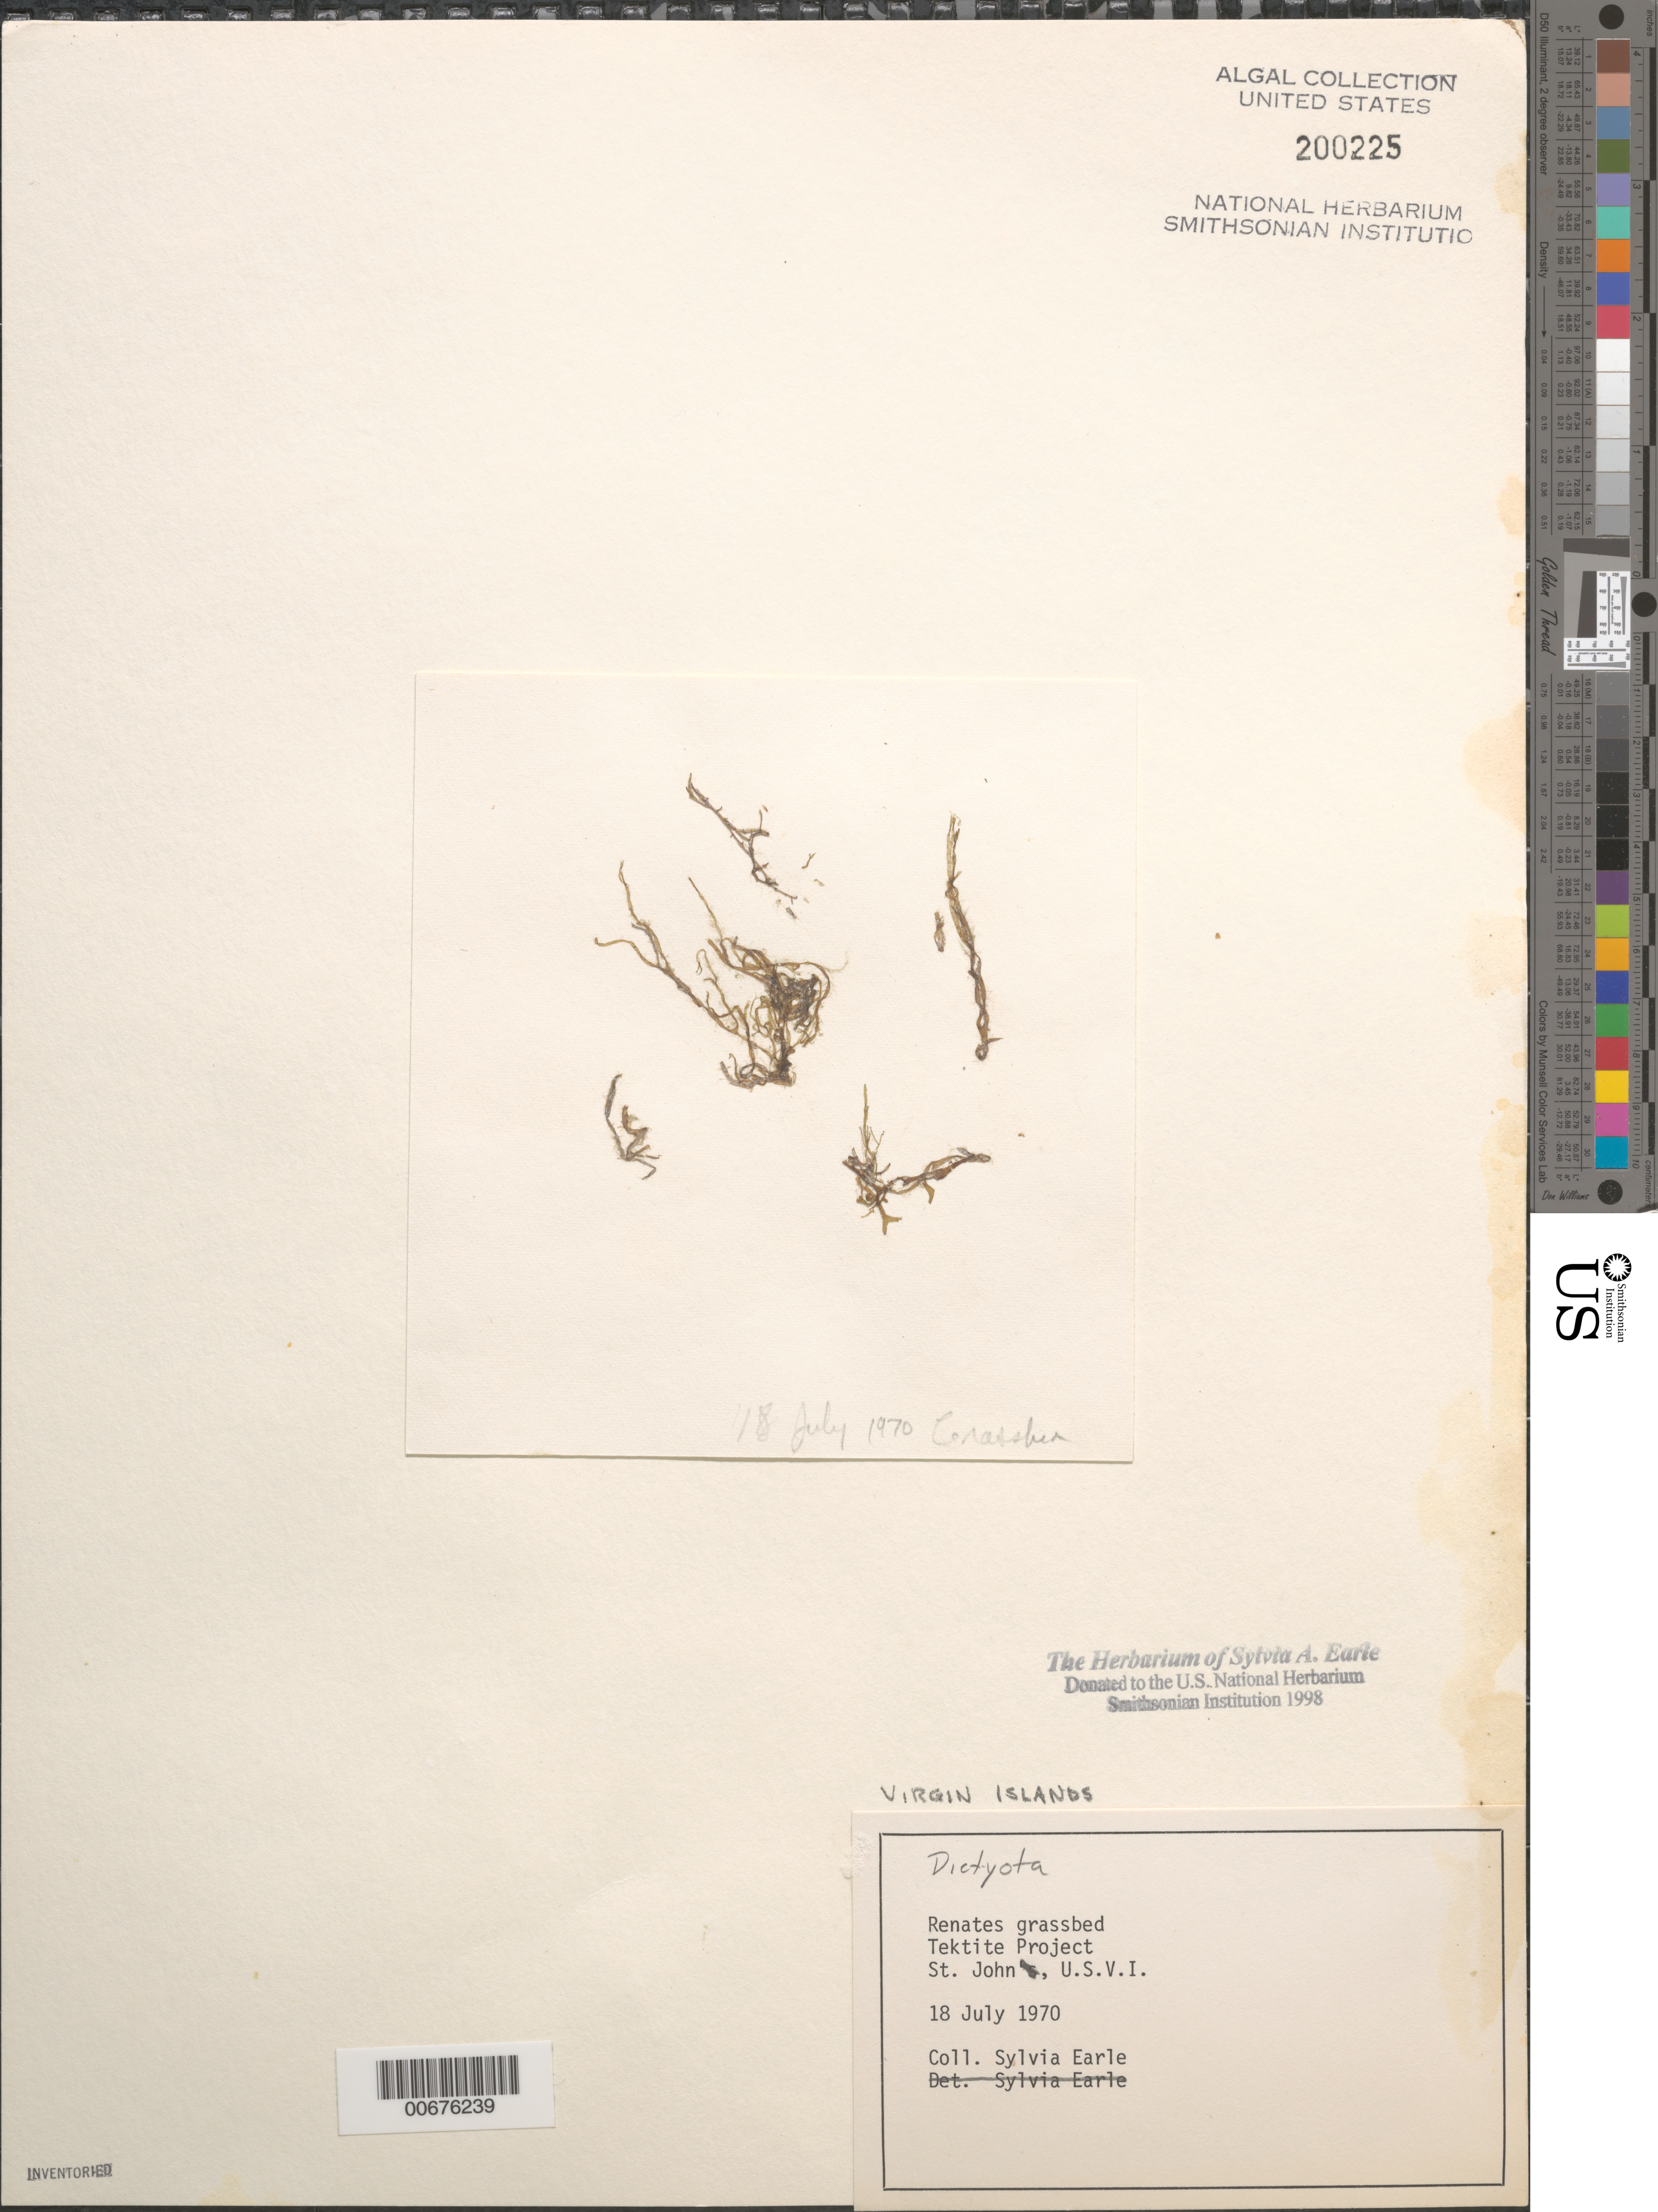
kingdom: Chromista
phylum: Ochrophyta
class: Phaeophyceae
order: Dictyotales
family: Dictyotaceae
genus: Dictyota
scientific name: Dictyota sp.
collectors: S. A. Earle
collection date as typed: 18 Jul 1970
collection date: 1970-07-18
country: U.S. Virgin Islands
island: St. John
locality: Tektite Project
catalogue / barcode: US 200225